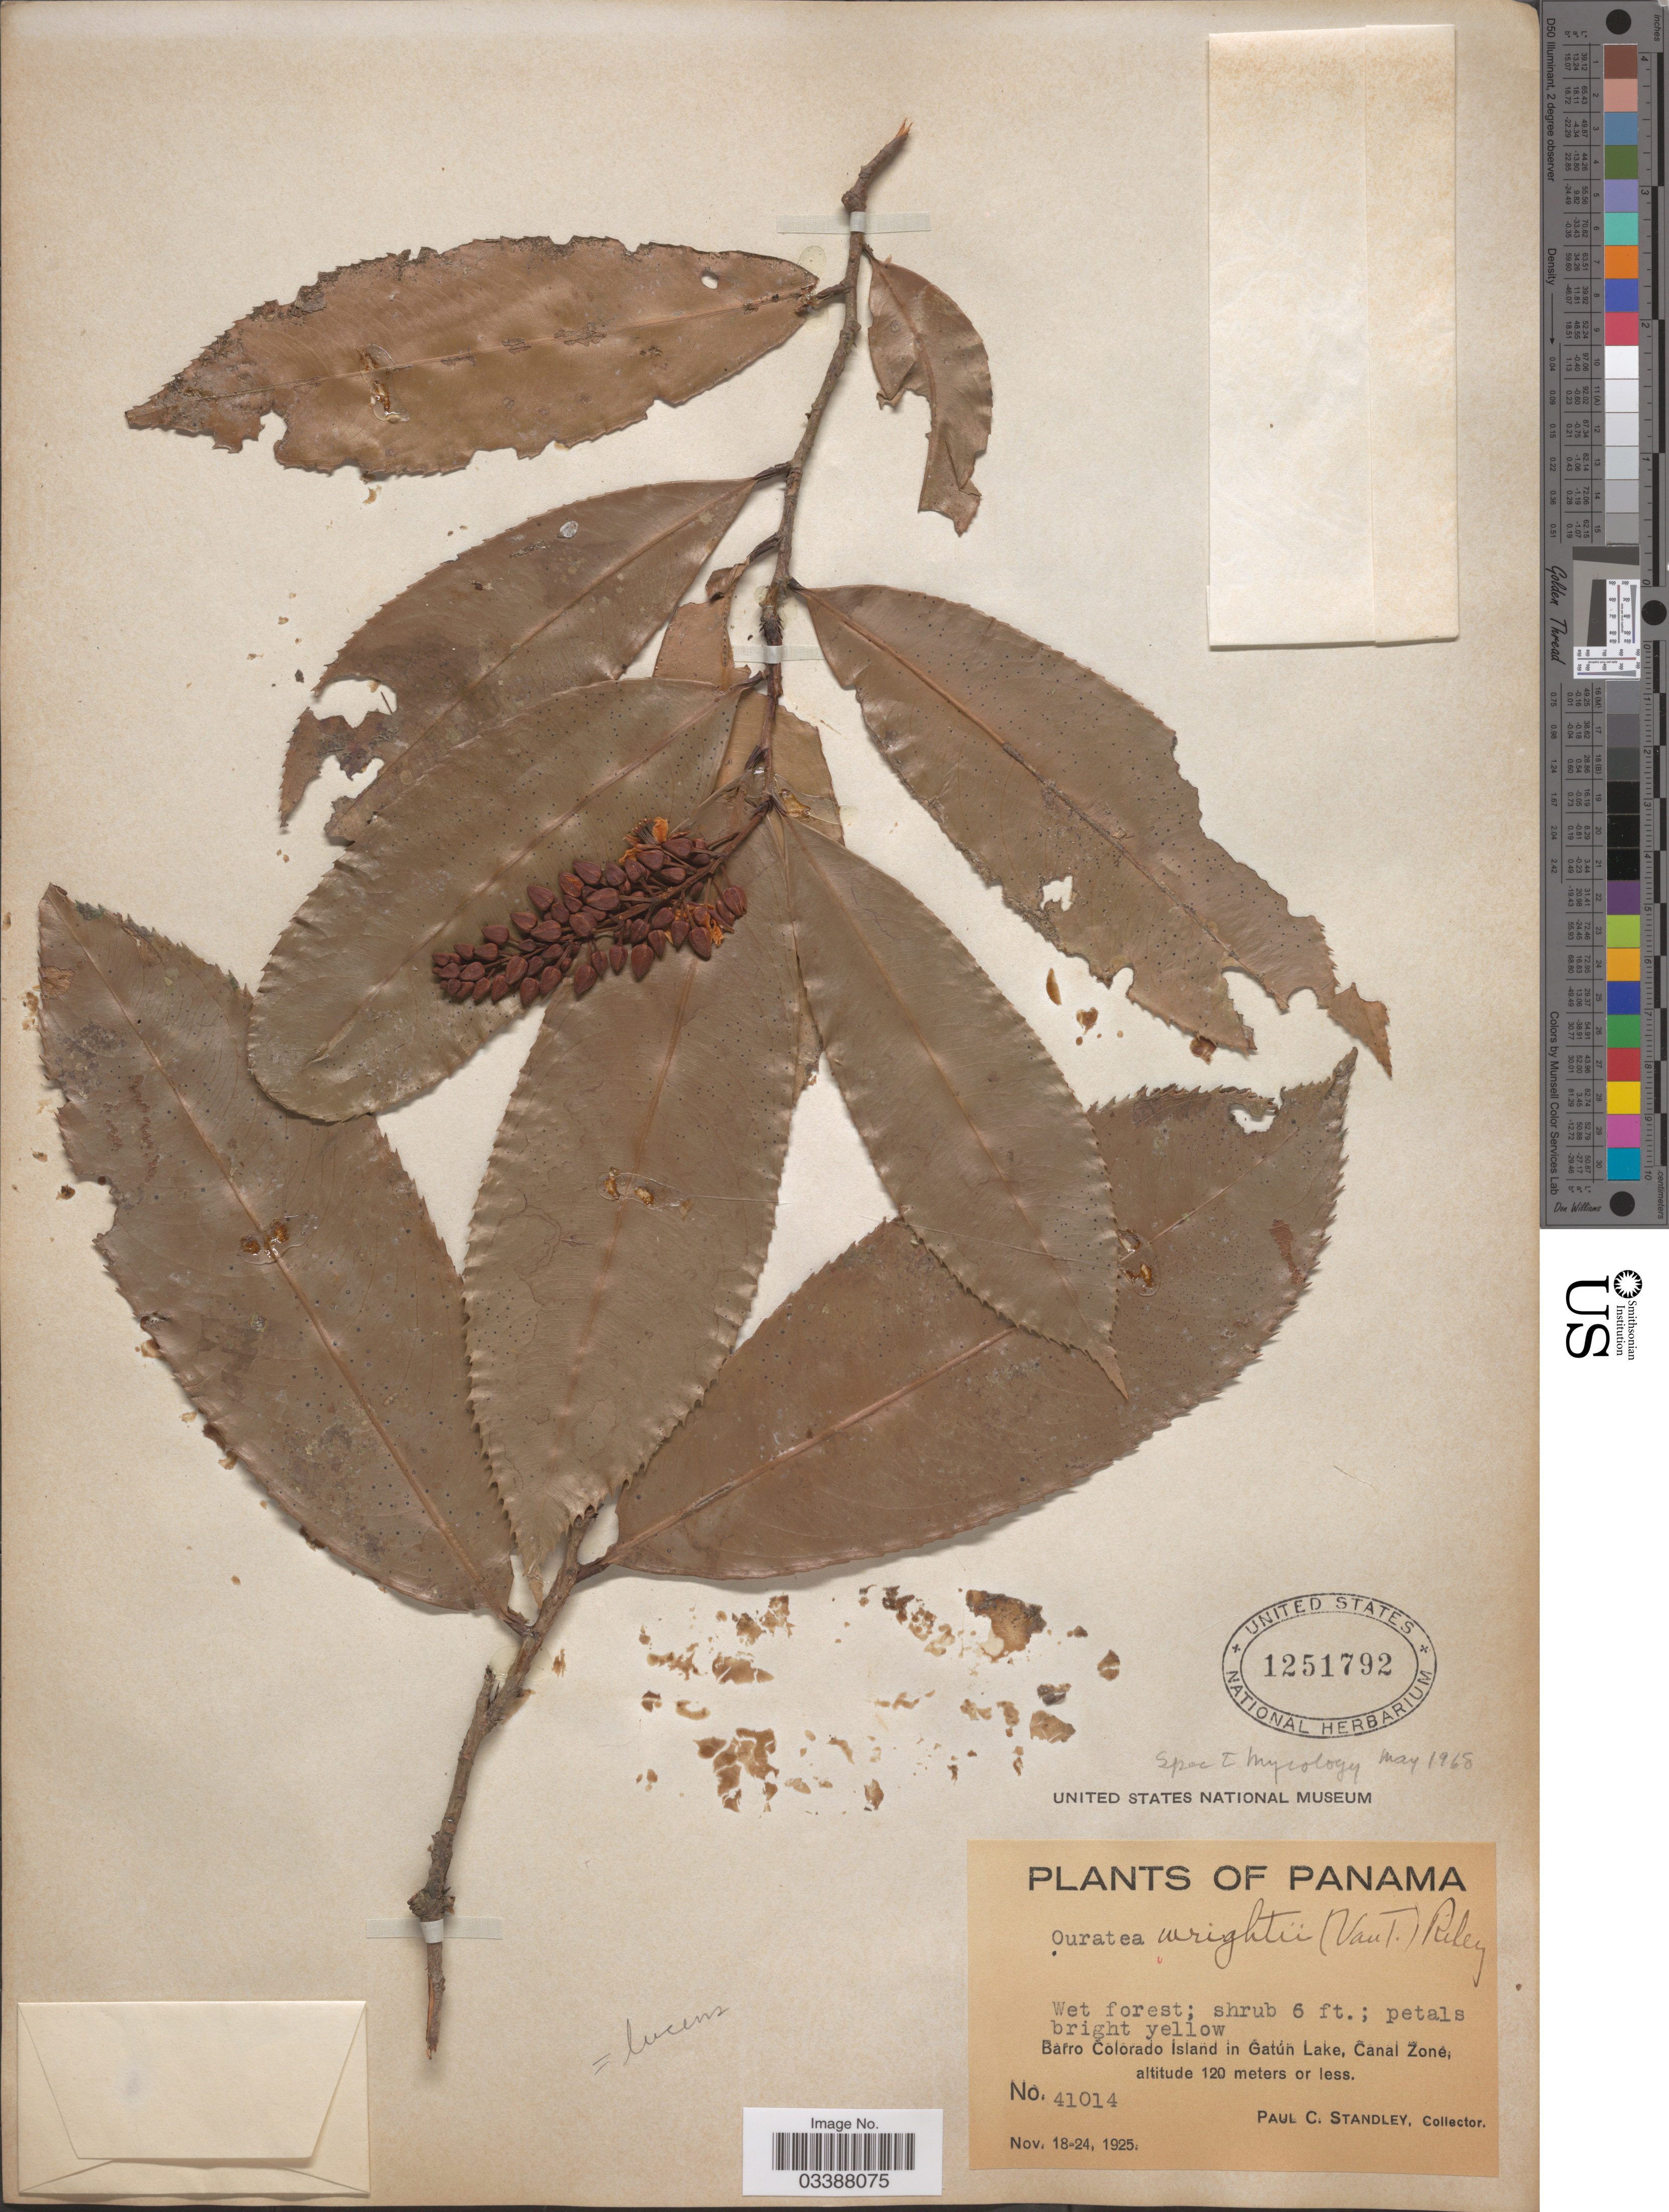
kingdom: Plantae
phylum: Tracheophyta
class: Magnoliopsida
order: Malpighiales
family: Ochnaceae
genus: Ouratea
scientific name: Ouratea lucens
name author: (Kunth) Engl.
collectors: P. C. Standley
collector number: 41014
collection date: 1925-11-18/1925-11-24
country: Panama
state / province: Panamá Oeste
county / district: Canal Zone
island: Barro Colorado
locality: Barro Colorado Island in Gatún Lake, Canal Zone.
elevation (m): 120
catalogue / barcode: US 1251792